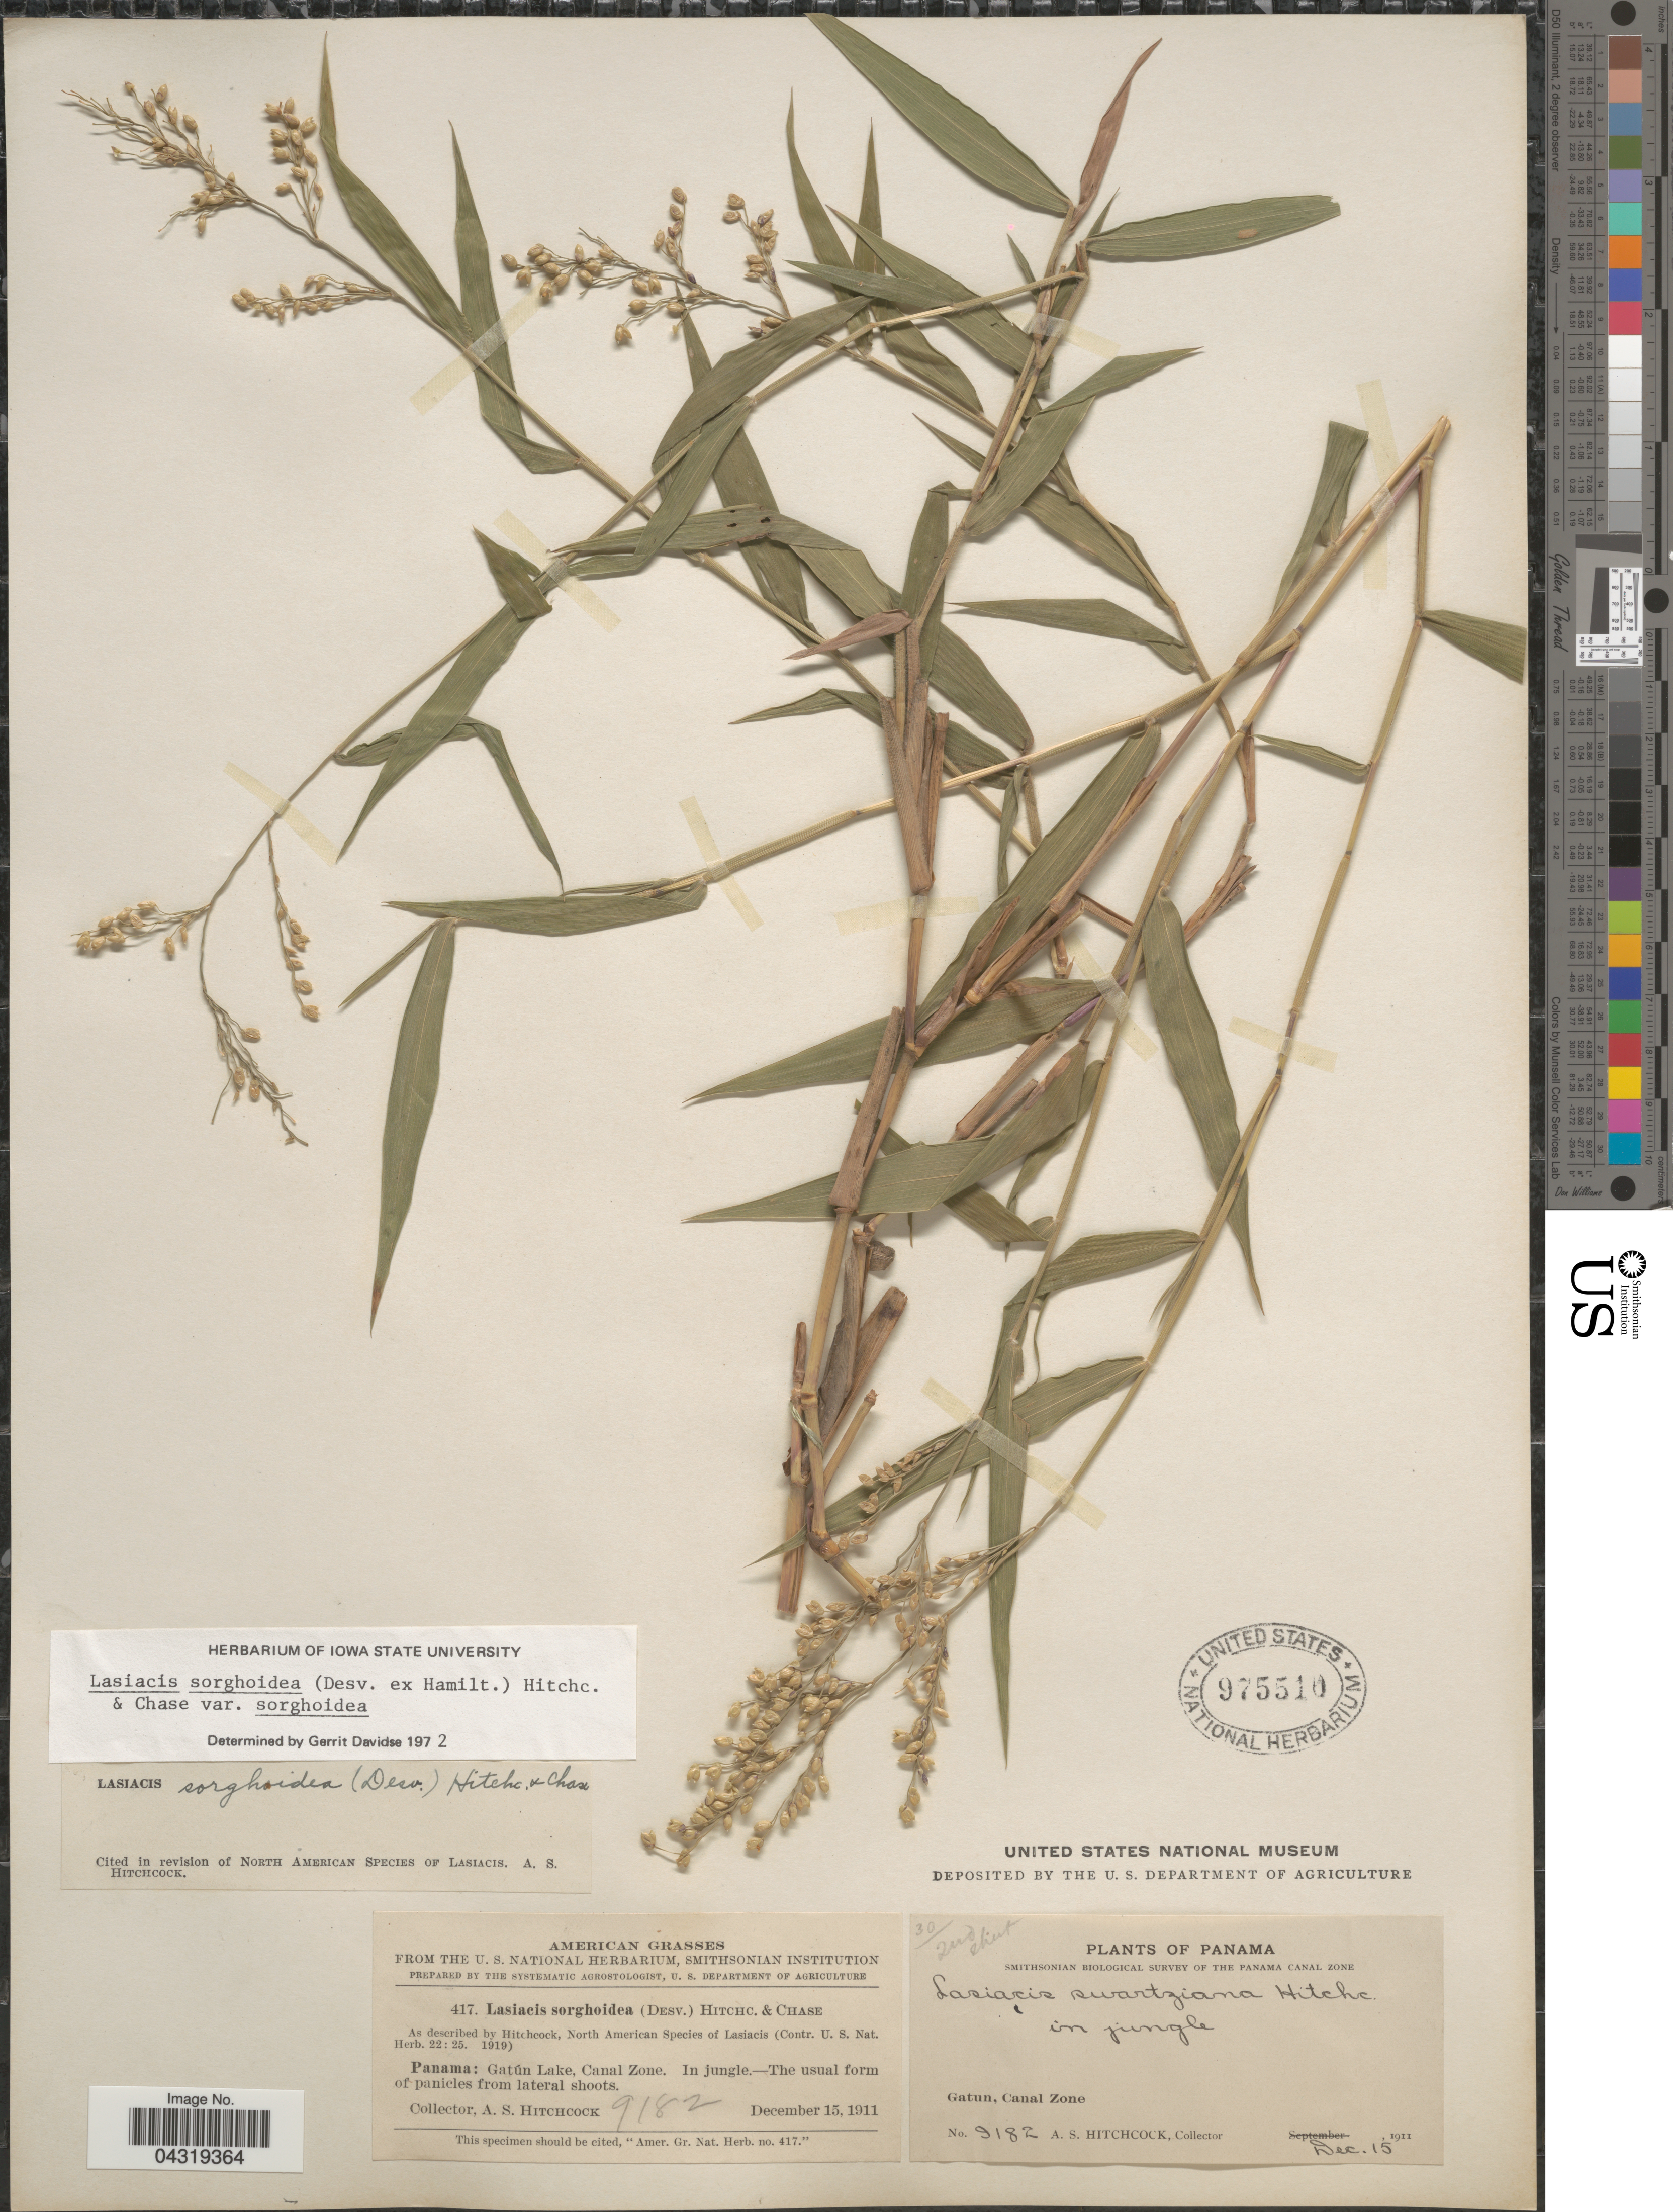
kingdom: Plantae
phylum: Tracheophyta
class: Liliopsida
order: Poales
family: Poaceae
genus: Lasiacis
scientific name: Lasiacis sorghoidea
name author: (Desv. ex Ham.) Hitchc. & Chase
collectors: A. S. Hitchcock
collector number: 9182/417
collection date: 1911-12-15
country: Panama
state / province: Colón / Panamá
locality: Smithsonian Biological Survey of the Panama Canal Zone. Gatún Lake, Canal Zone. In jungle.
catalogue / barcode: US 975510